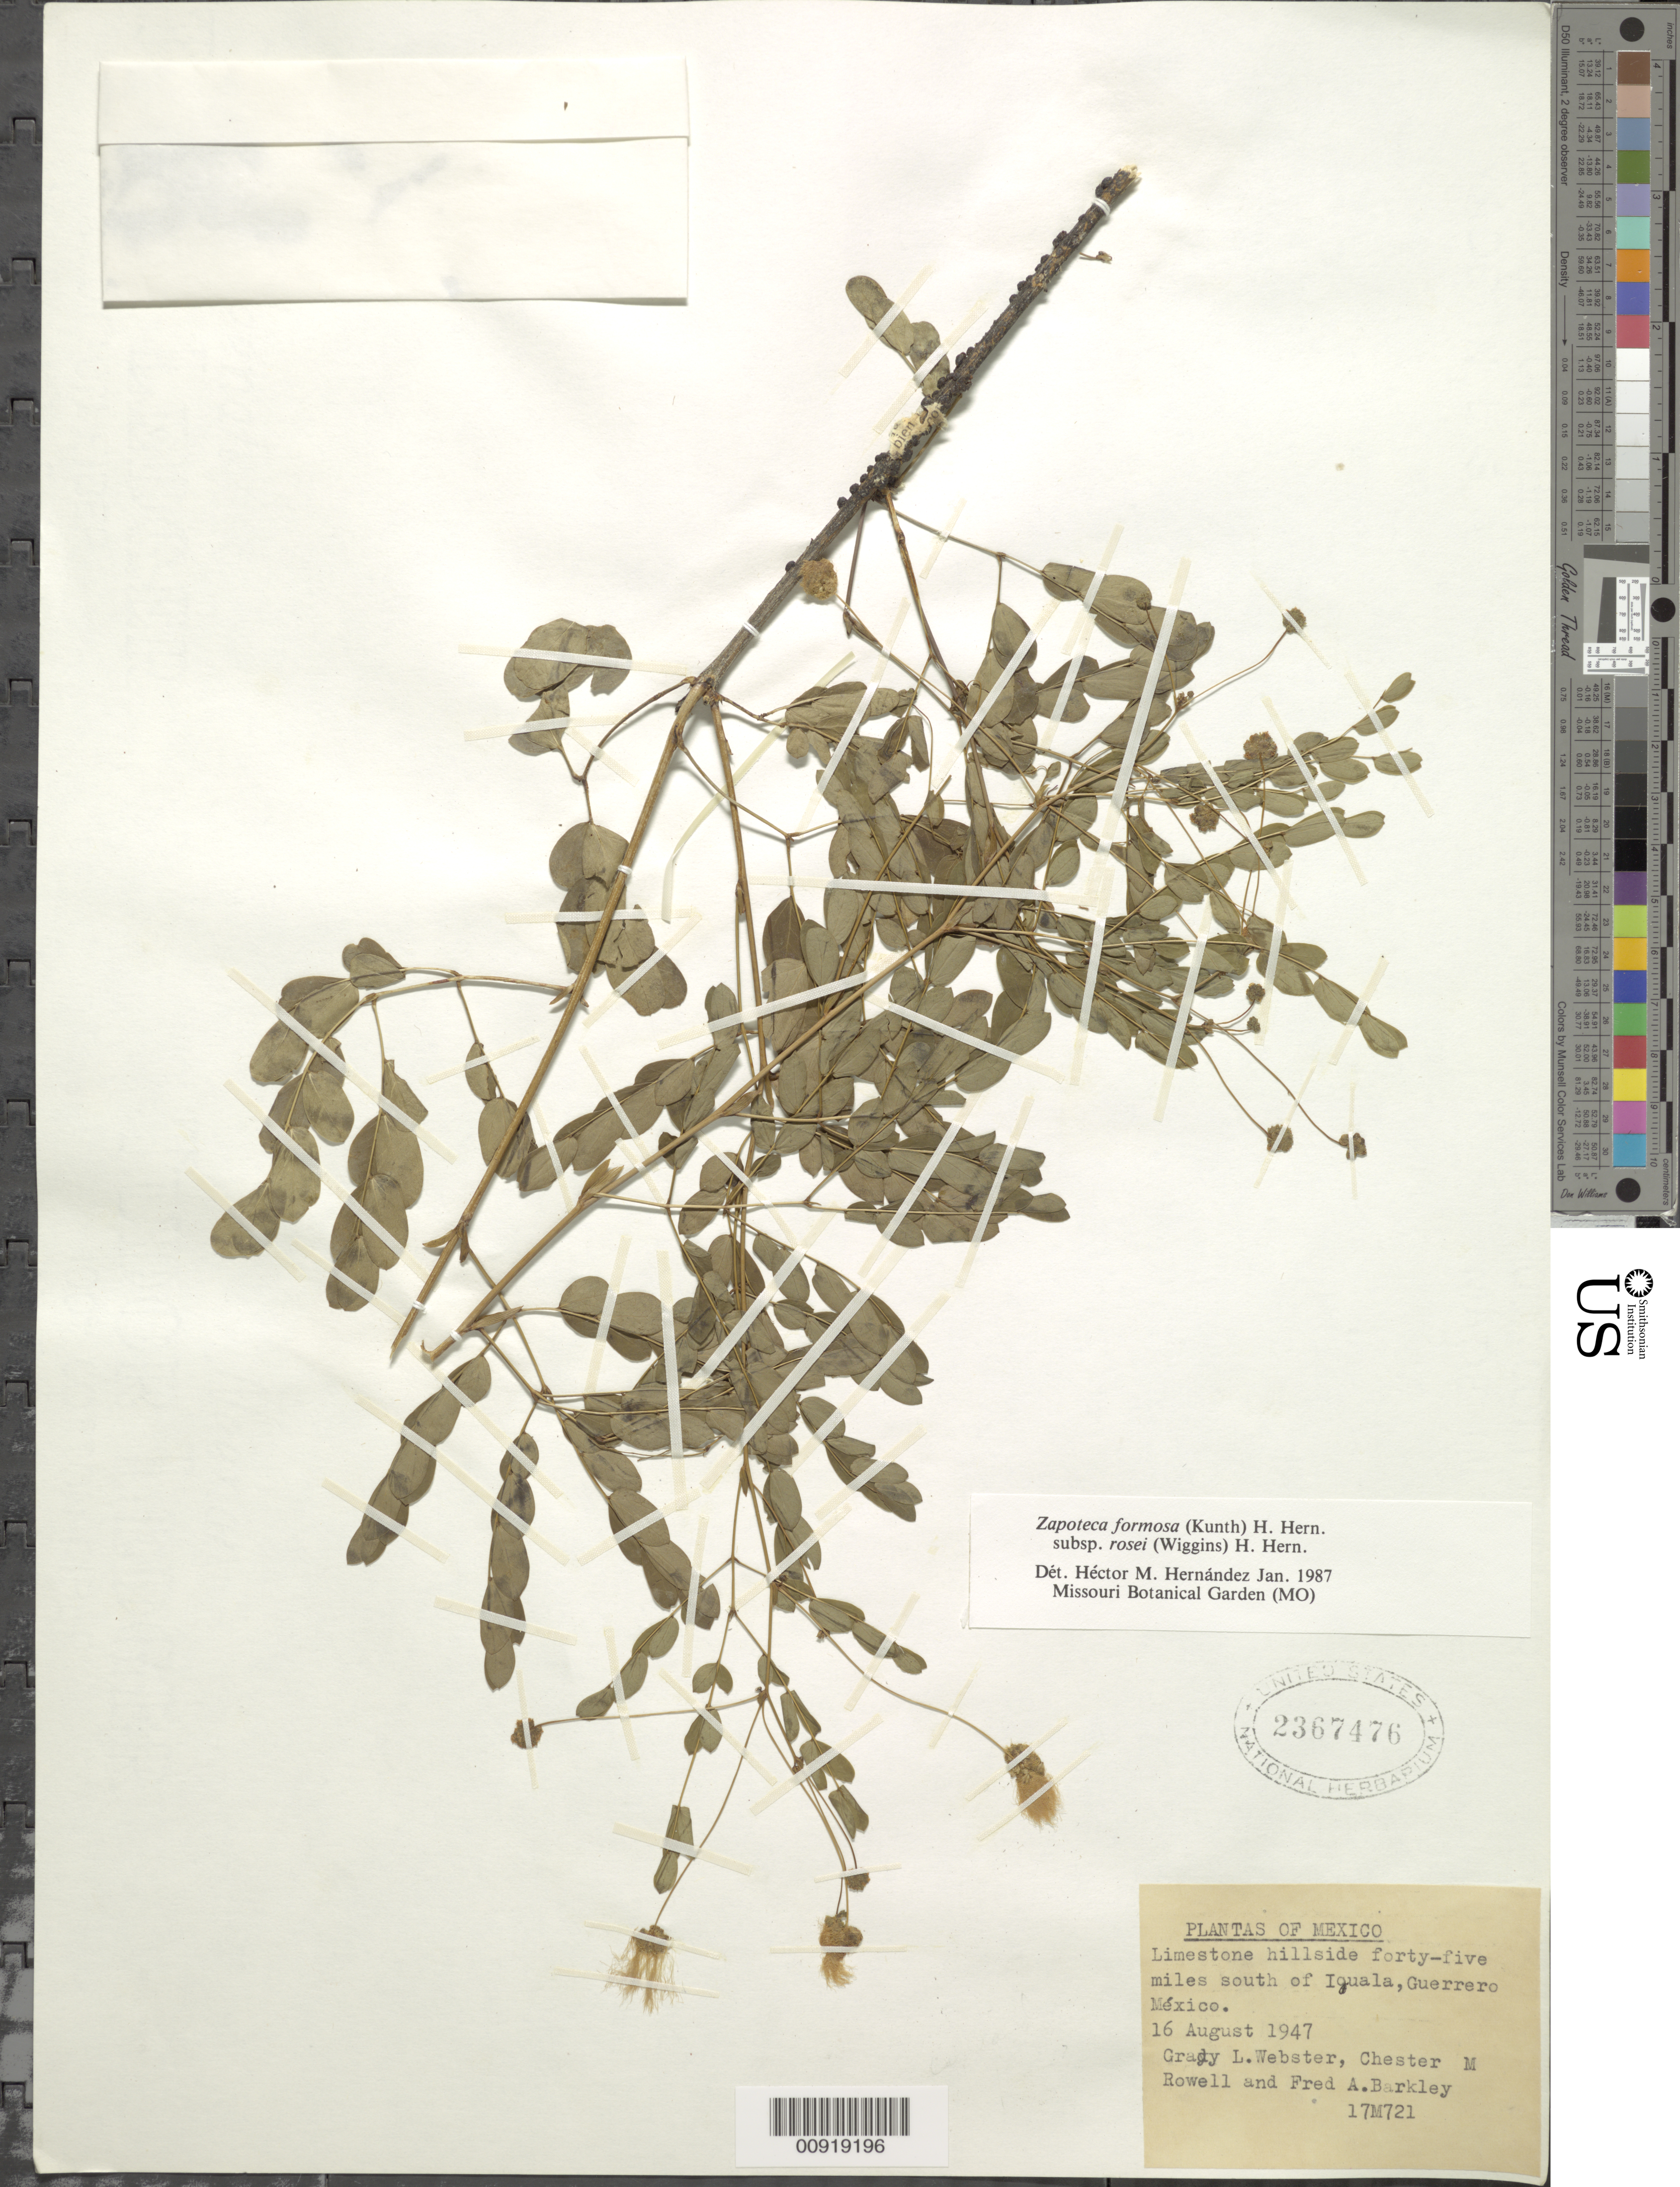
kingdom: Plantae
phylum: Tracheophyta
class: Magnoliopsida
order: Fabales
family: Fabaceae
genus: Zapoteca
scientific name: Zapoteca formosa subsp. rosei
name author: (Wiggins) H.M. Hern.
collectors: G. L. Webster, C. M. Rowell & F. A. Barkley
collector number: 17M721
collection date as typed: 16 Aug 1947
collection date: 1947-08-16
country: Mexico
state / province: Guerrero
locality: Forty-five miles south of Iguala, Guerrero.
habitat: Limestone hillside.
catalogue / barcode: US 2367476